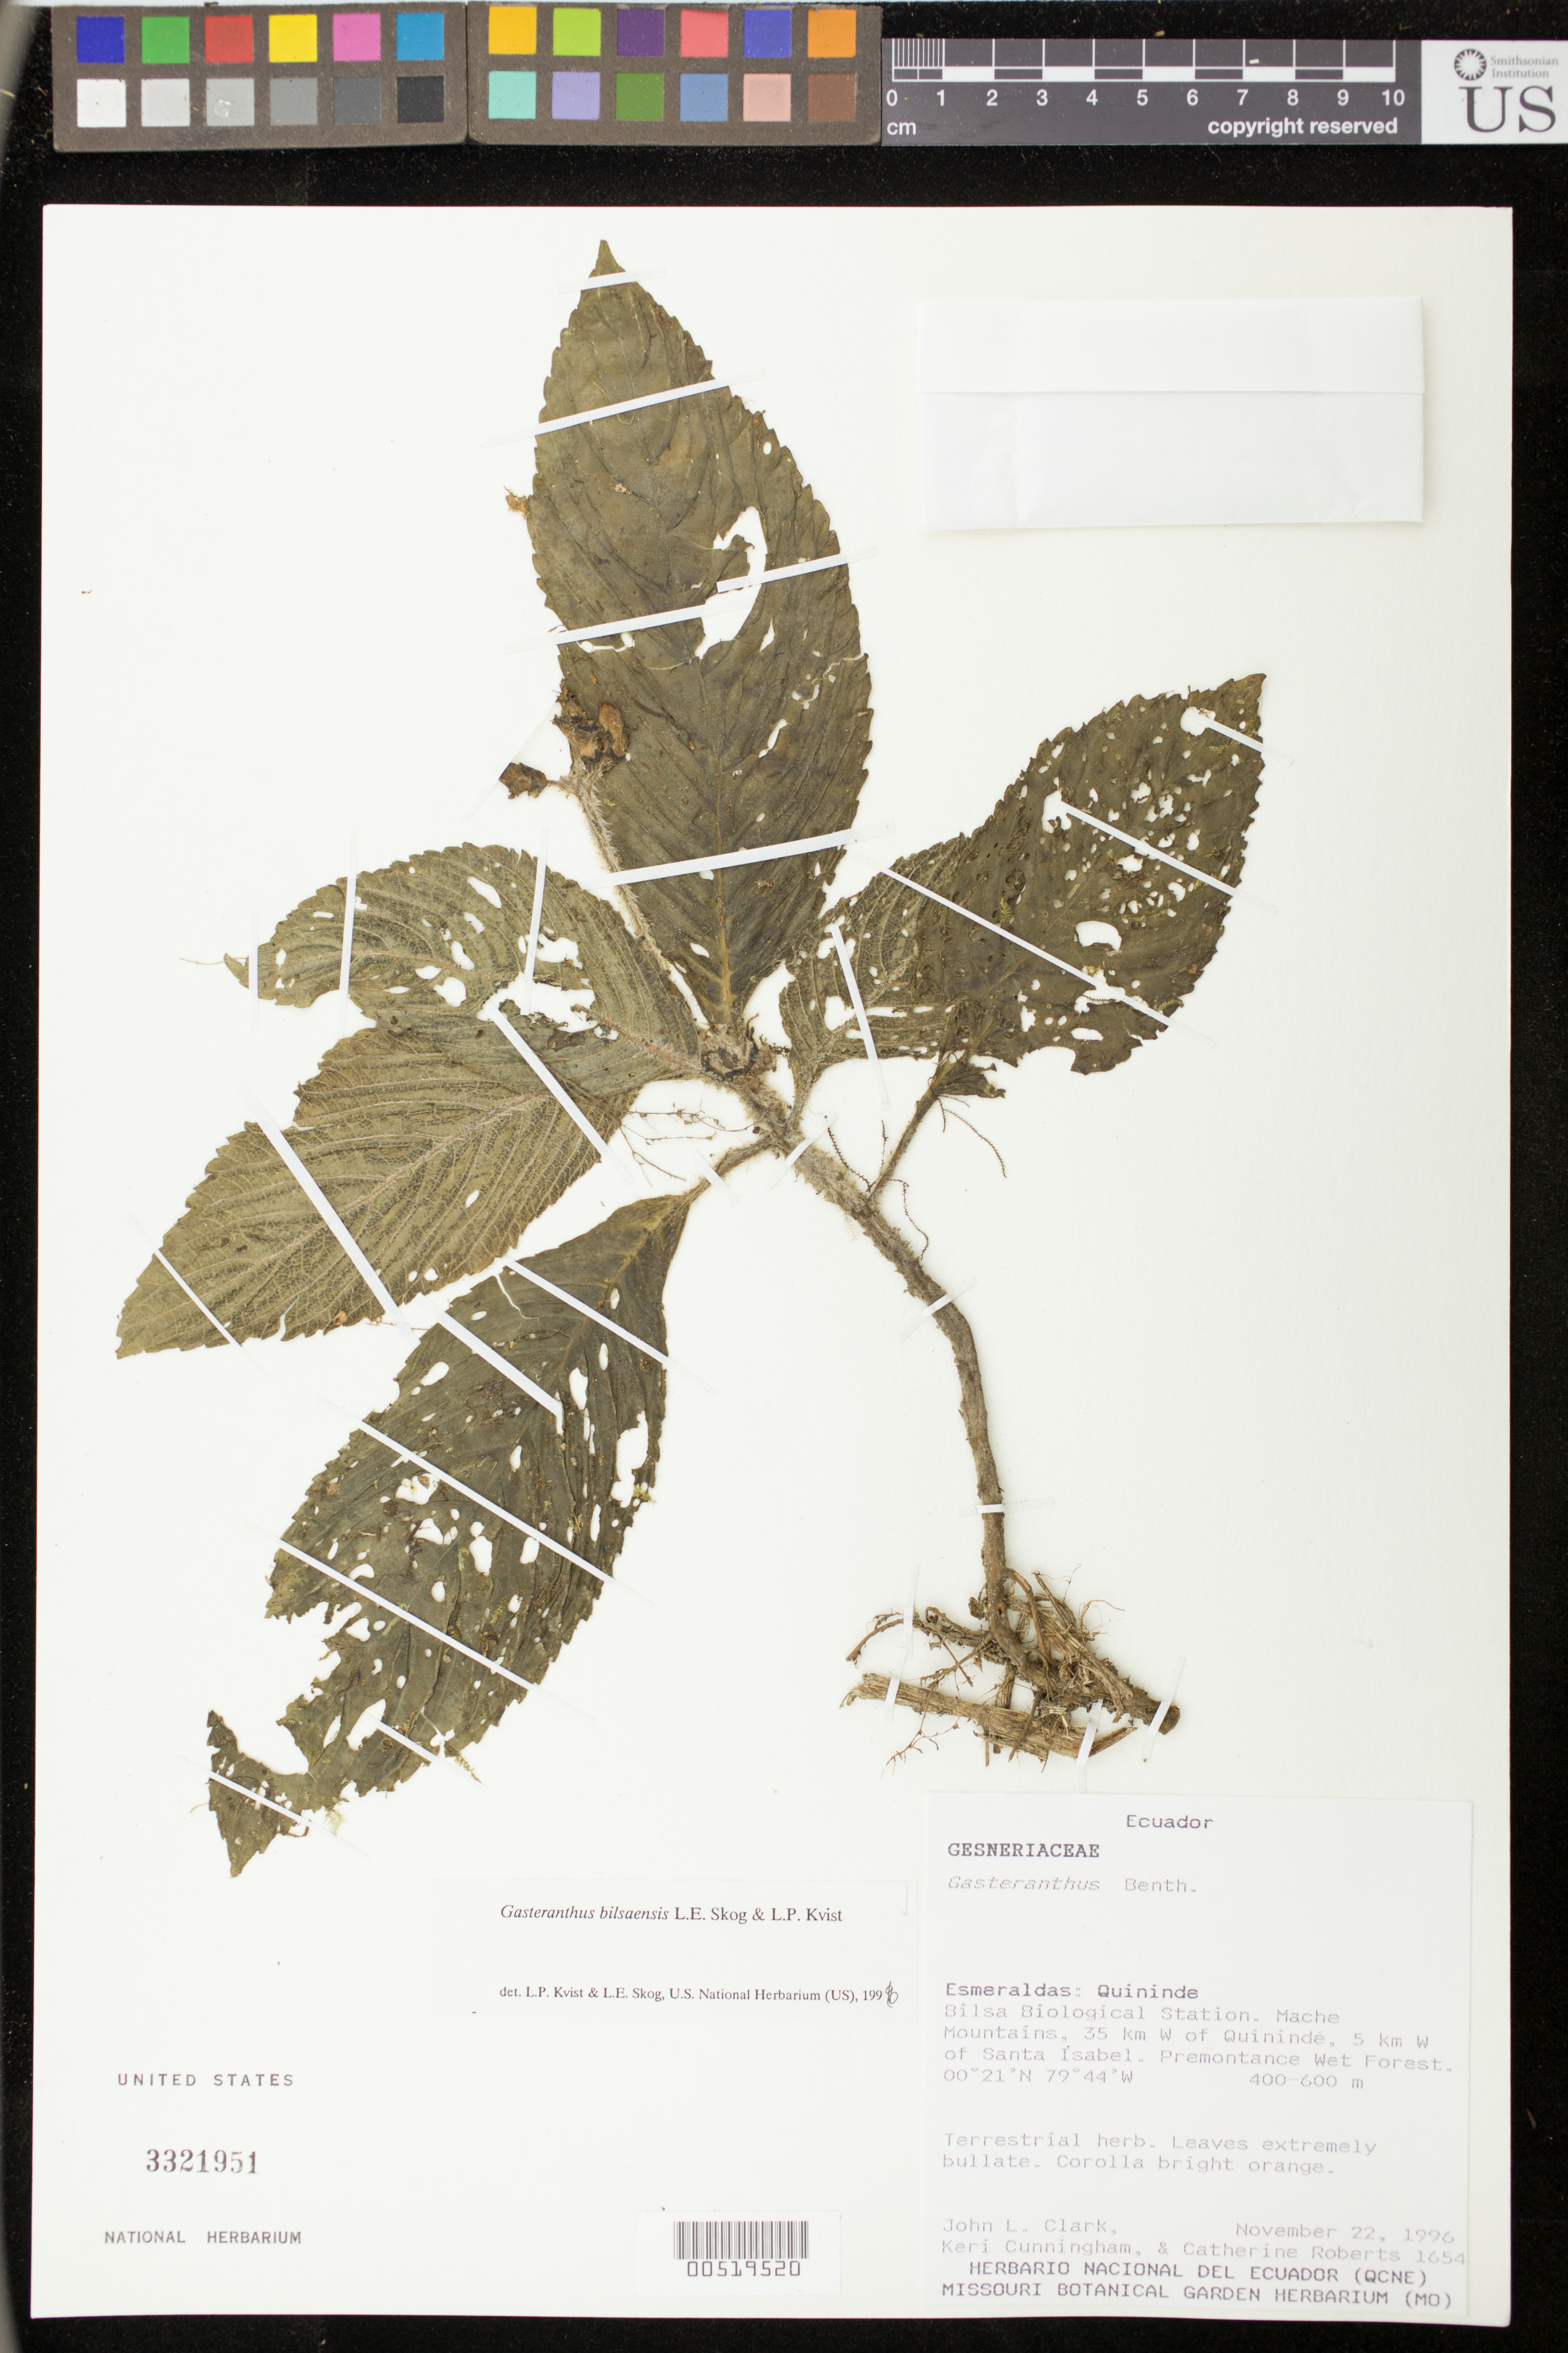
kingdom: Plantae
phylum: Tracheophyta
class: Magnoliopsida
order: Lamiales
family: Gesneriaceae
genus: Gasteranthus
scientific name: Gasteranthus bilsaensis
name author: L.E. Skog & L.P. Kvist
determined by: Skog, Laurence E.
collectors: J. L. Clark, K. Cunningham & C. Roberts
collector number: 1654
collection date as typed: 22 Nov 1995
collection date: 1995-11-22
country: Ecuador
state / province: Esmeraldas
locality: Quininde: Bilsa Biological Station, Mache Mountains, 35 km W of Quinindé, 5 km W of Santa Isabel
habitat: Premontane wet forest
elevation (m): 400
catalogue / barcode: US 3321951